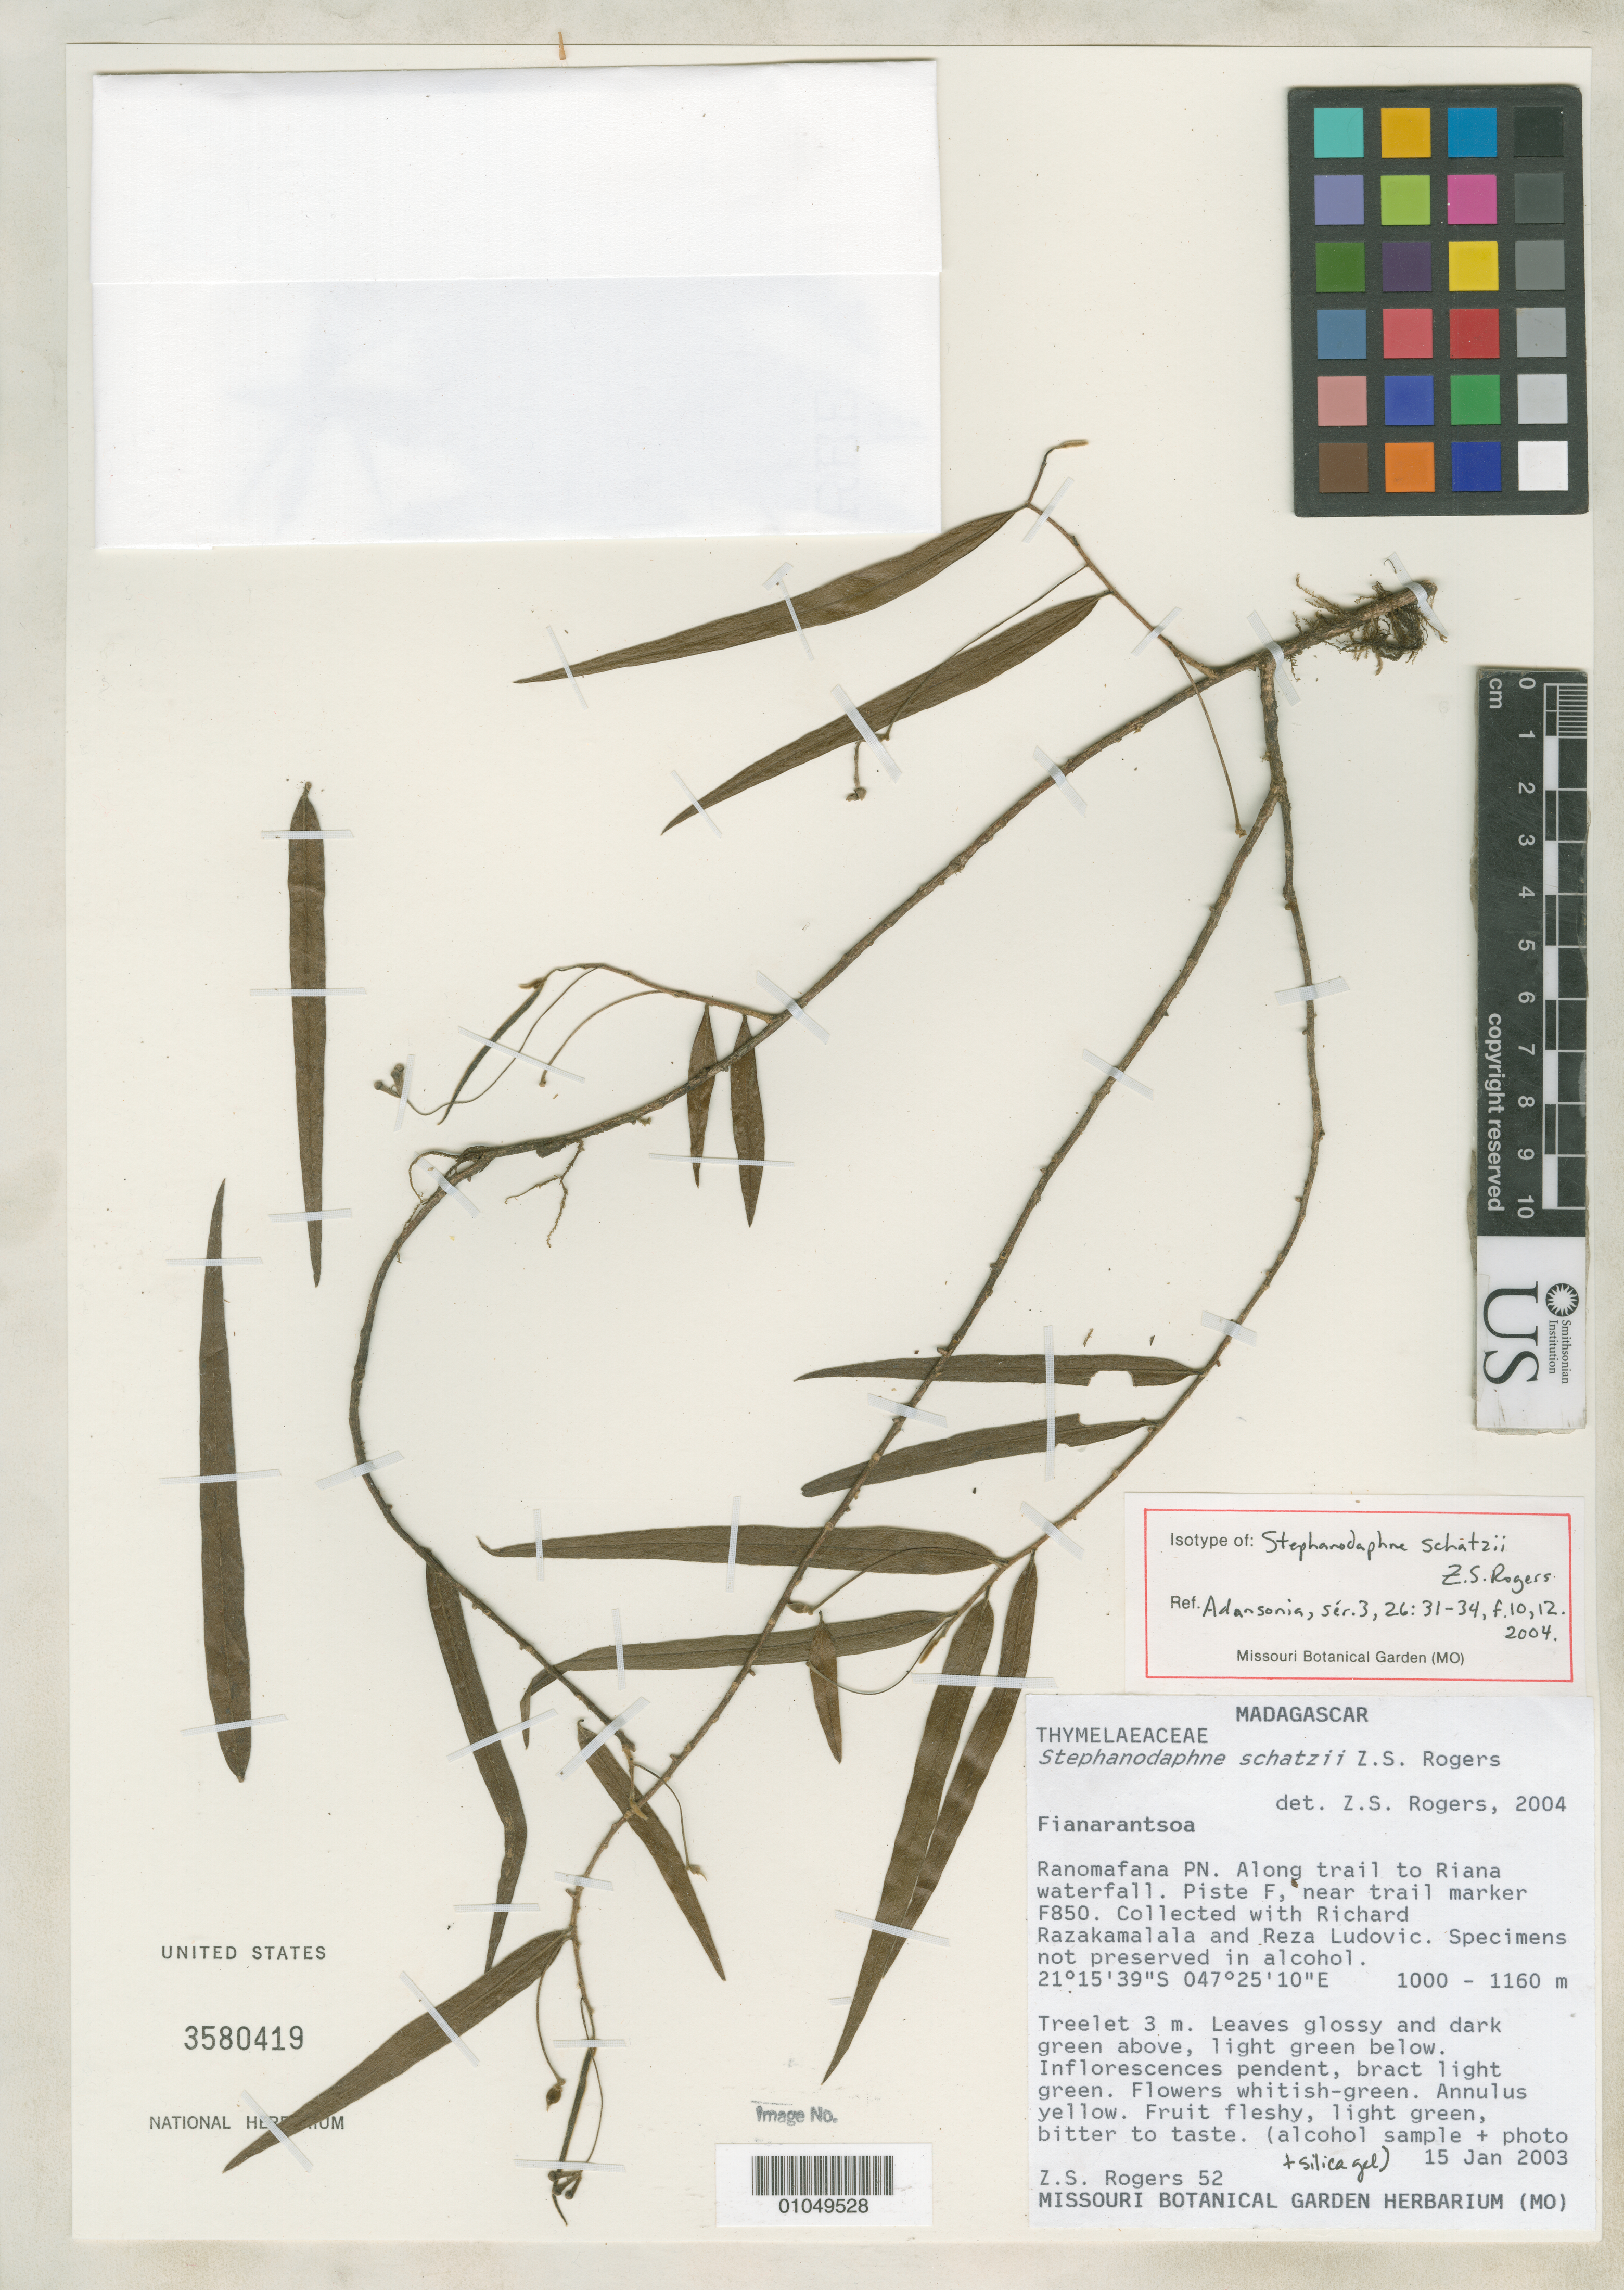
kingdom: Plantae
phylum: Tracheophyta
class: Magnoliopsida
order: Malvales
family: Thymelaeaceae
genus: Stephanodaphne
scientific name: Stephanodaphne schatzii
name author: Z.S. Rogers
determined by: Rogers, Z. S.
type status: Isotype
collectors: Z. S. Rogers, R. Razakamalala & R. Ludovic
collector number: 52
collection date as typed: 15 Jan 2003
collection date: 2003-01-15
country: Madagascar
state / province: Vatovavy Fitovinany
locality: Ranomafana PN. Along trail to Riana waterfall. Piste F, near trail marker F850.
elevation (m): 1000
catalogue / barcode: US 3580419